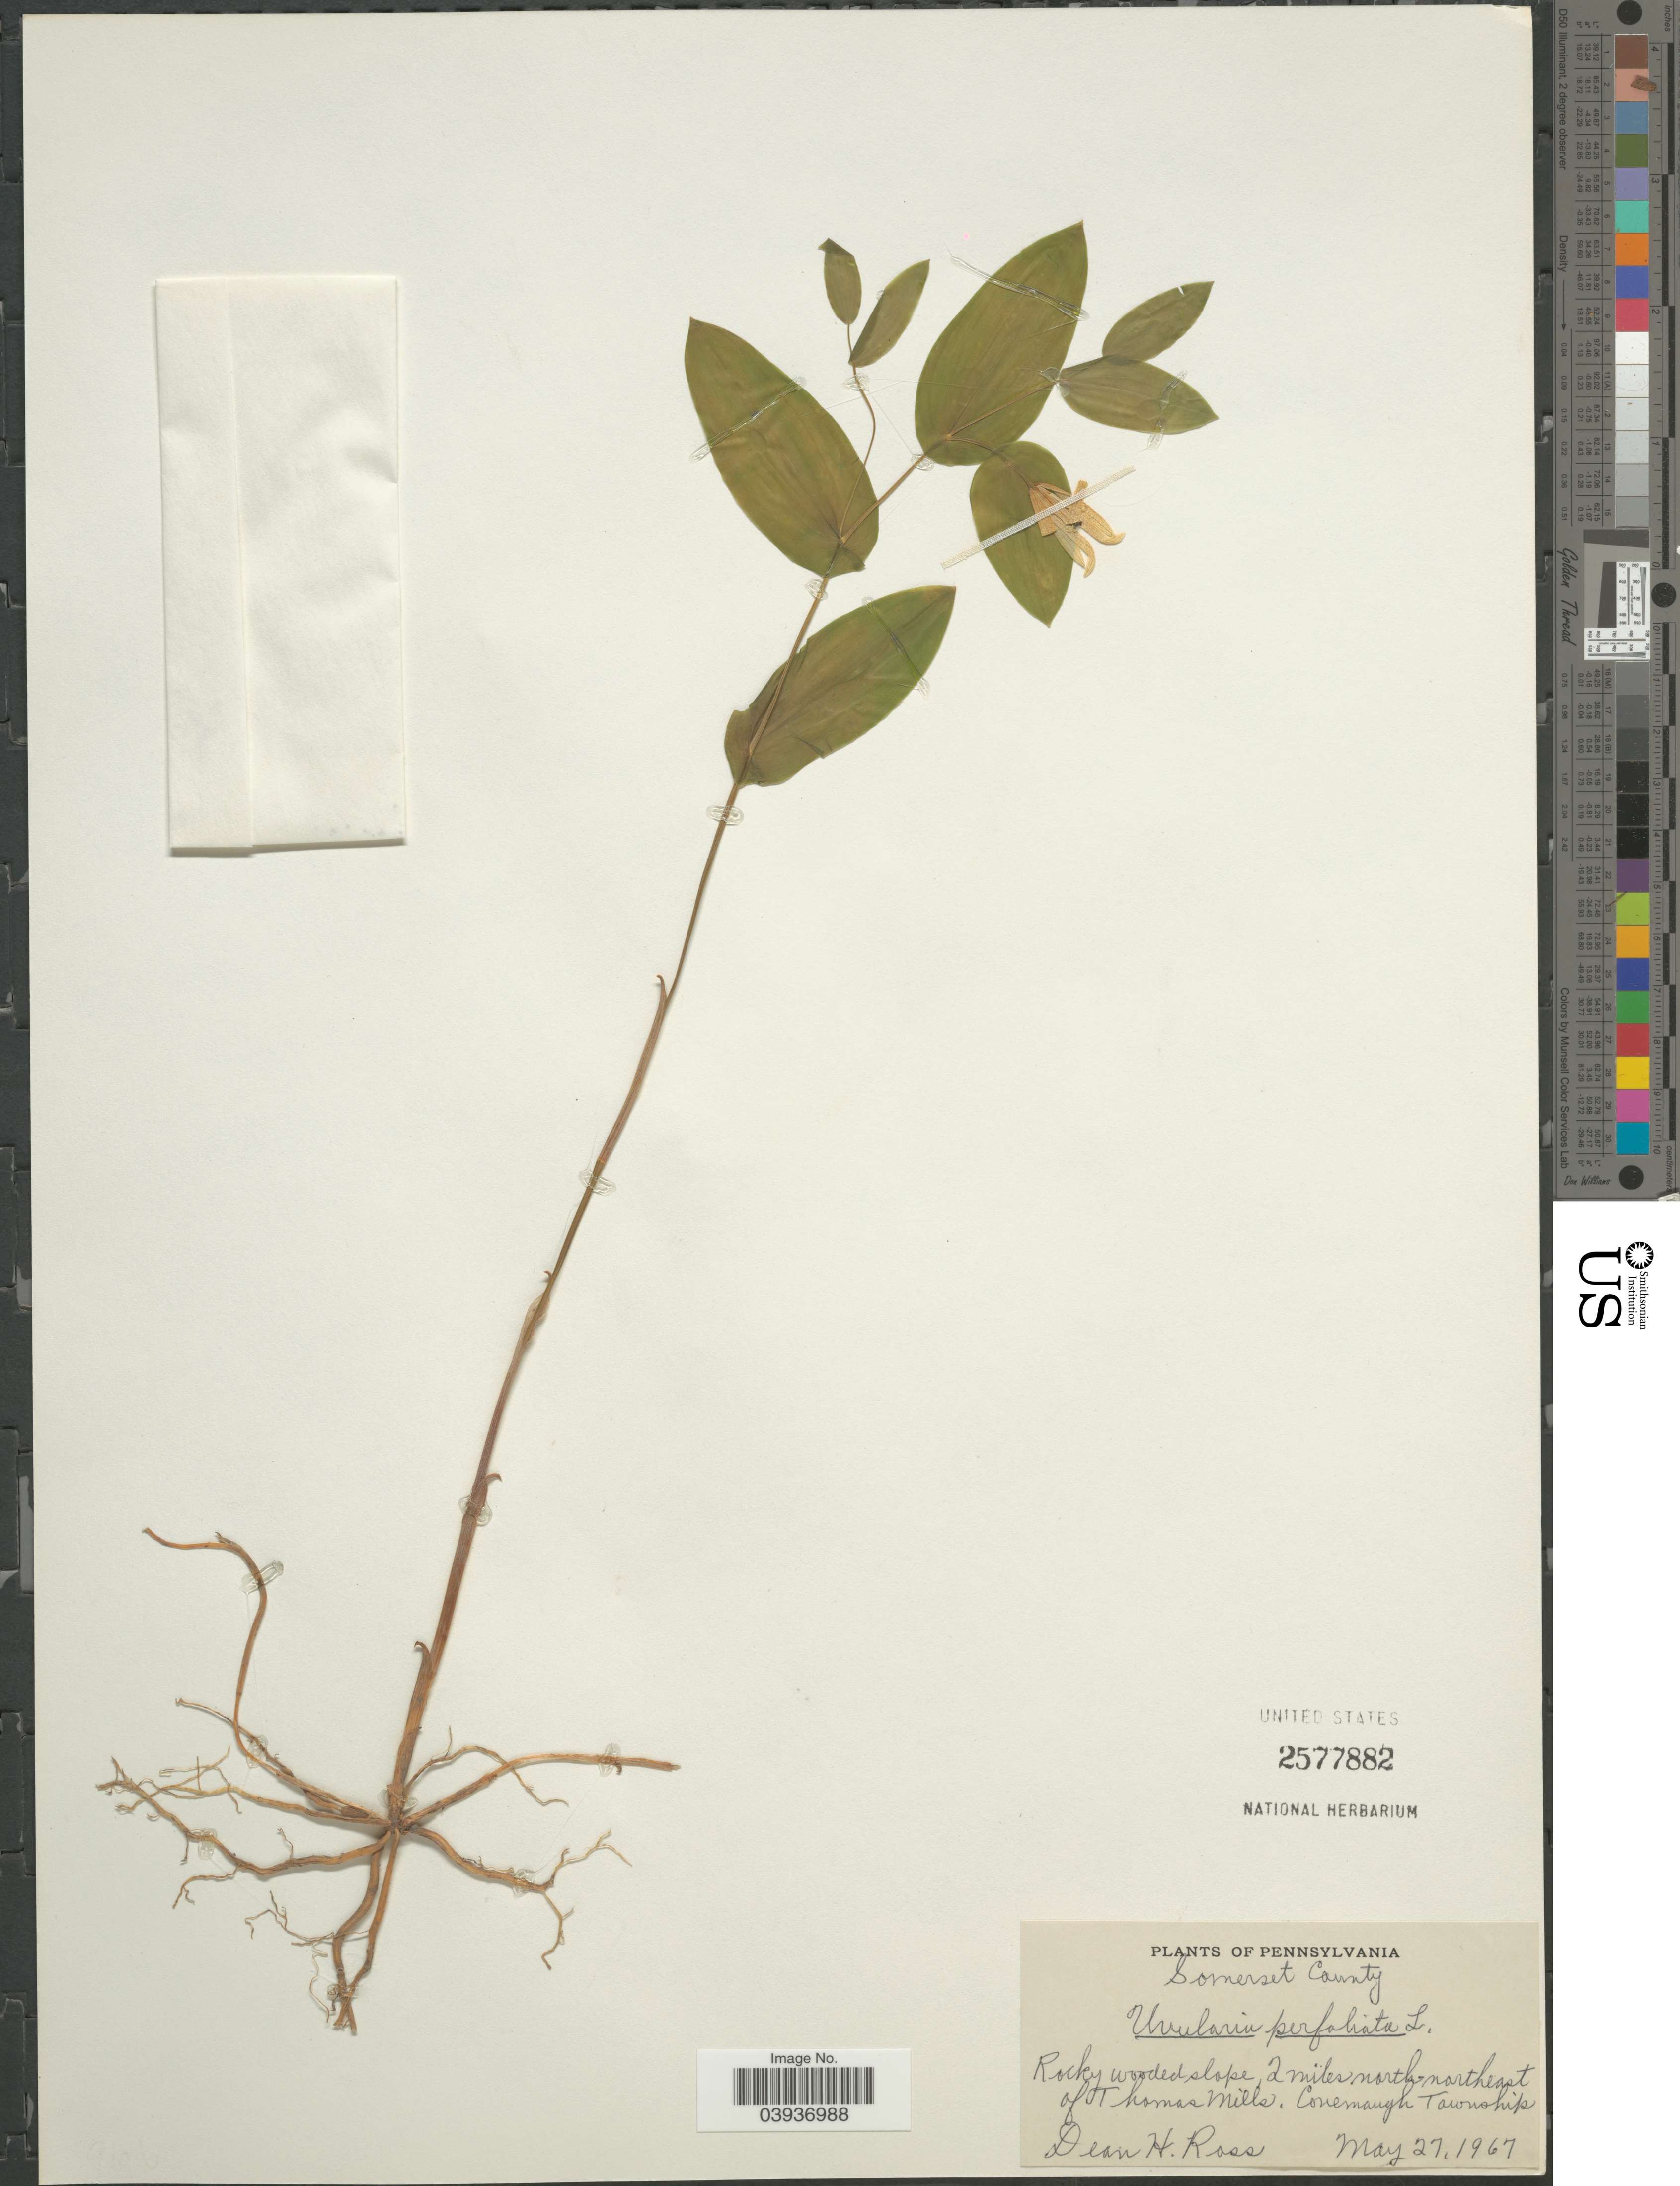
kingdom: Plantae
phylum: Tracheophyta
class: Liliopsida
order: Liliales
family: Colchicaceae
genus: Uvularia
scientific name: Uvularia perfoliata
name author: L.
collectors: D. Ross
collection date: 1967-05-27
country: United States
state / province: Pennsylvania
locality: Somerset County. Rocky wooded slope, 2 miles north northeast of Thomas Mills. Conemaugh Township.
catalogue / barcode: US 2577882